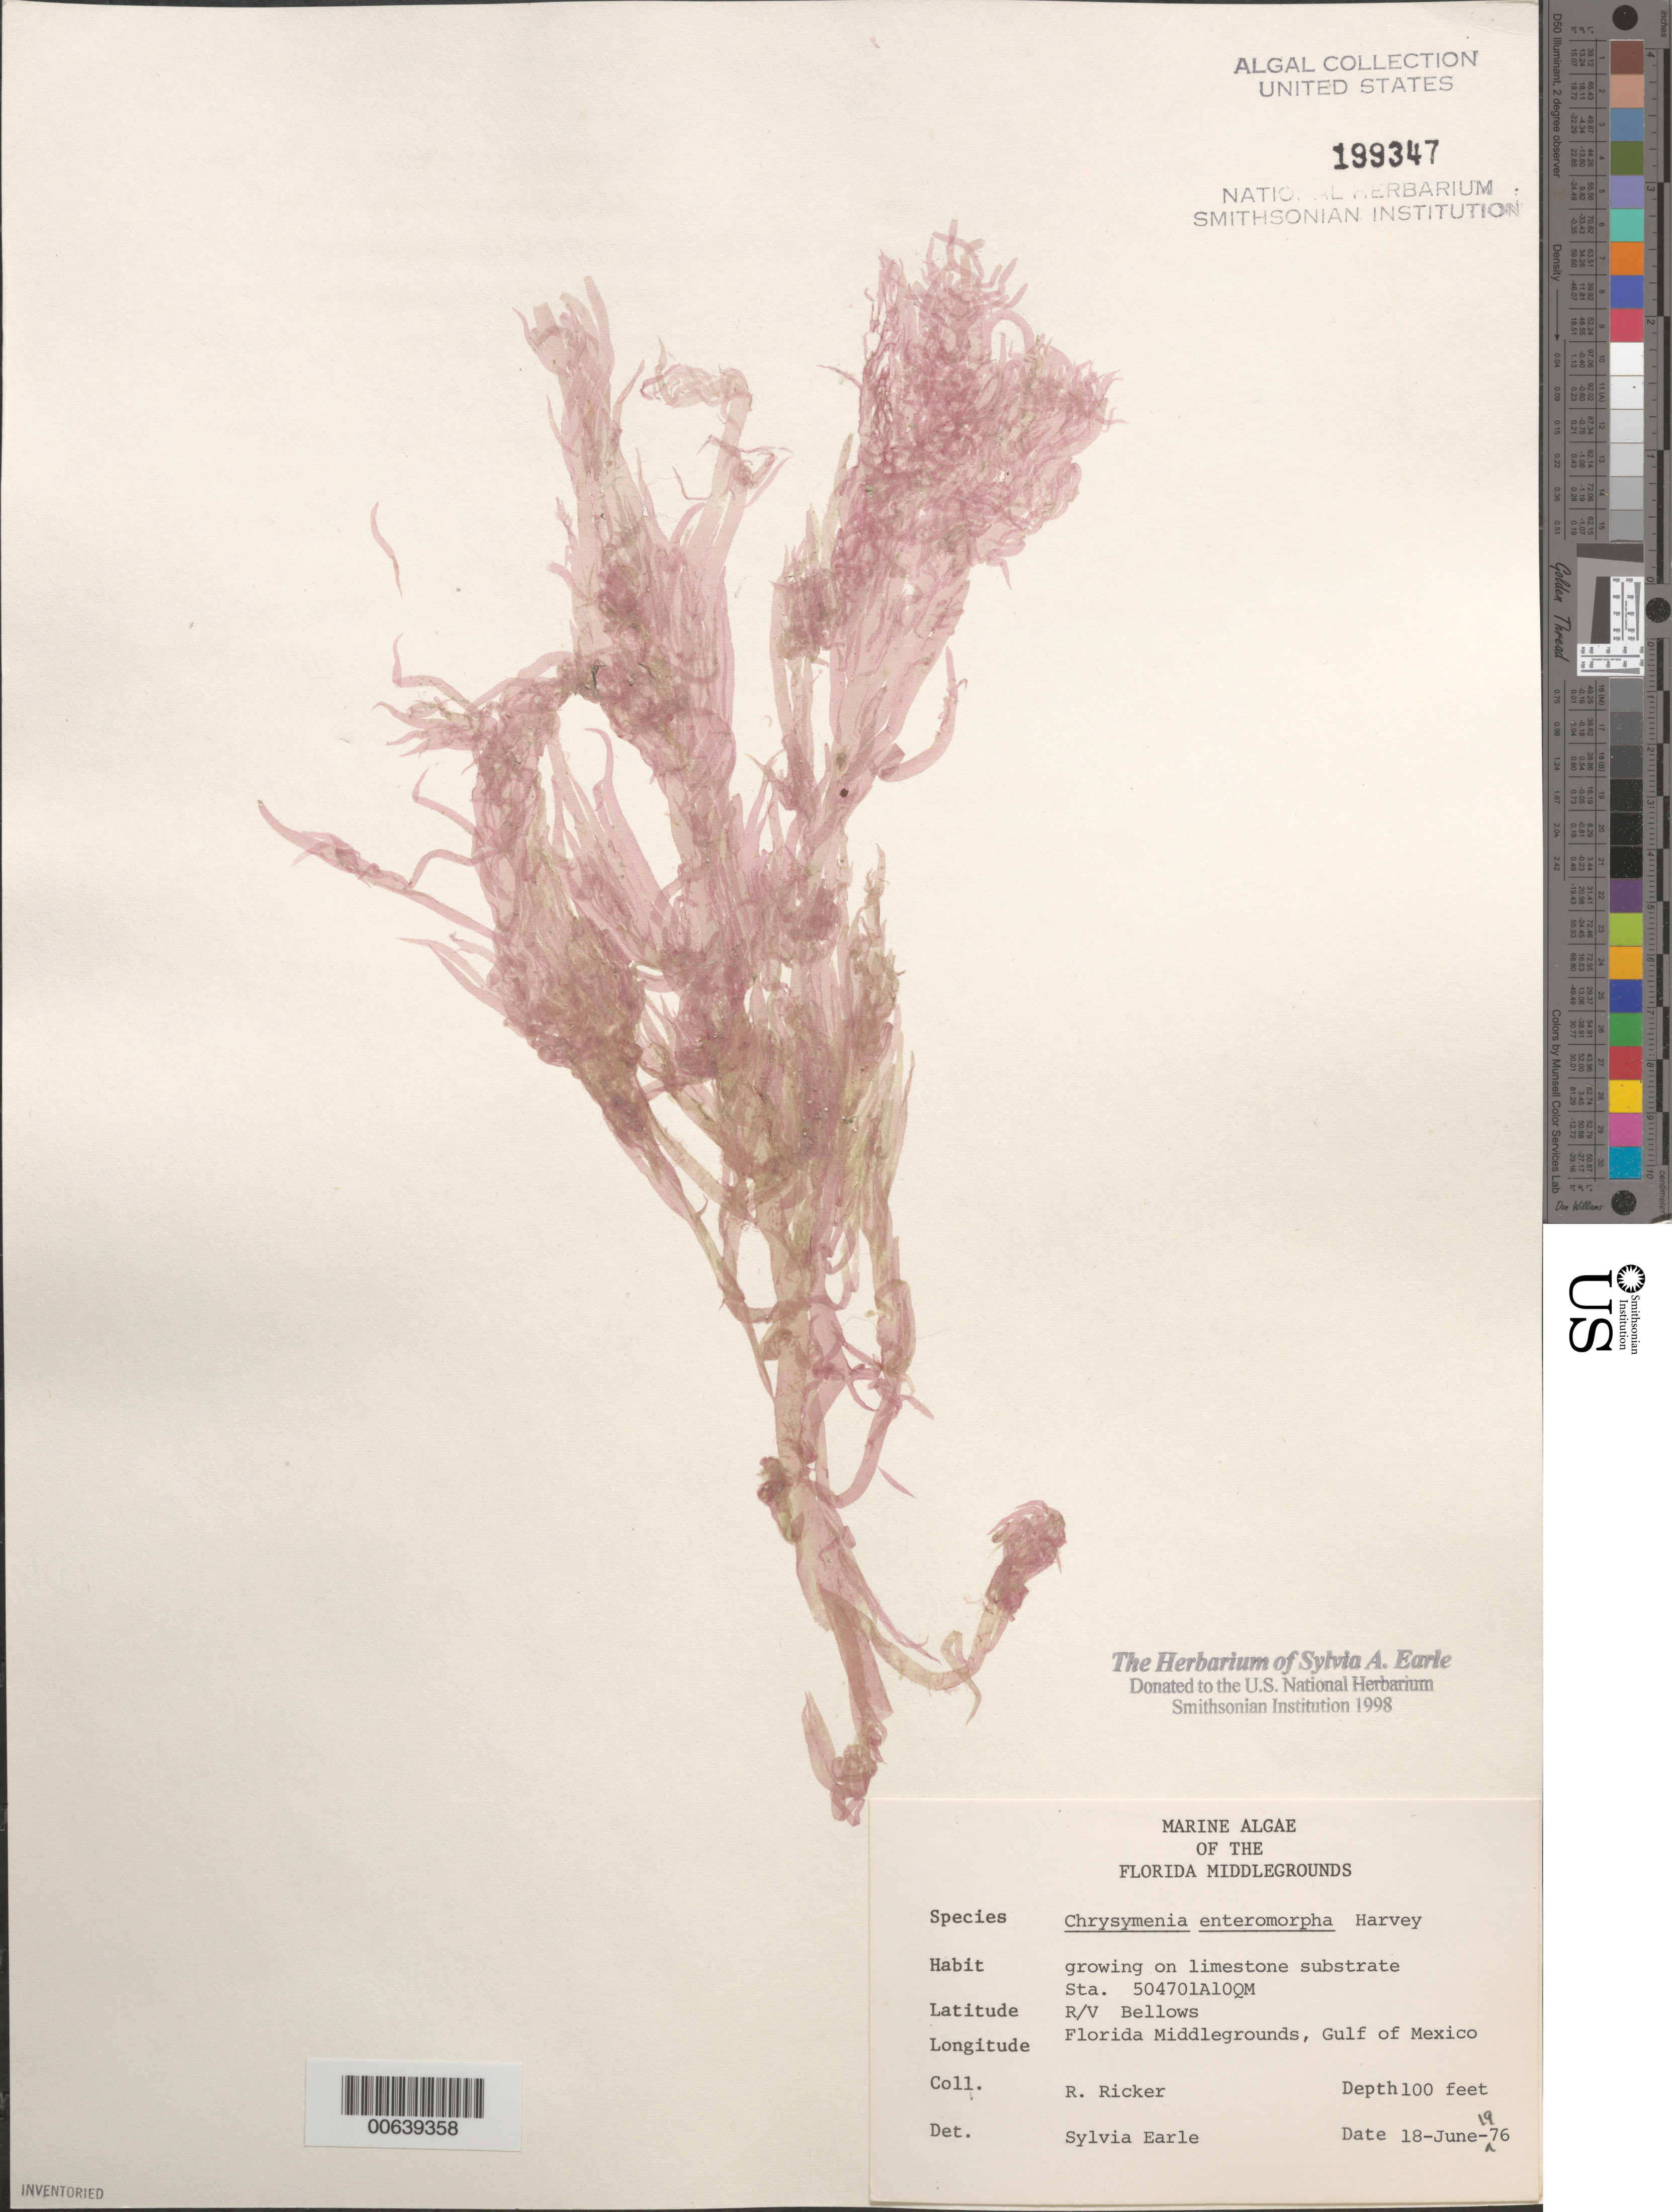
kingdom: Plantae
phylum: Rhodophyta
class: Florideophyceae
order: Rhodymeniales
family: Rhodymeniaceae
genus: Botryocladia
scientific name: Botryocladia enteromorpha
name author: (Harv.) W.E. Schmidt et al. in W.E. Schmidt et al.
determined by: Algae name updating Project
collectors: R. Ricker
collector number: Station 504701a10qm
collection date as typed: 18 Jun 1976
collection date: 1976-06-18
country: United States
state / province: Florida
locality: Florida Middle Grounds, Gulf of Mexico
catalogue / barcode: US 199347